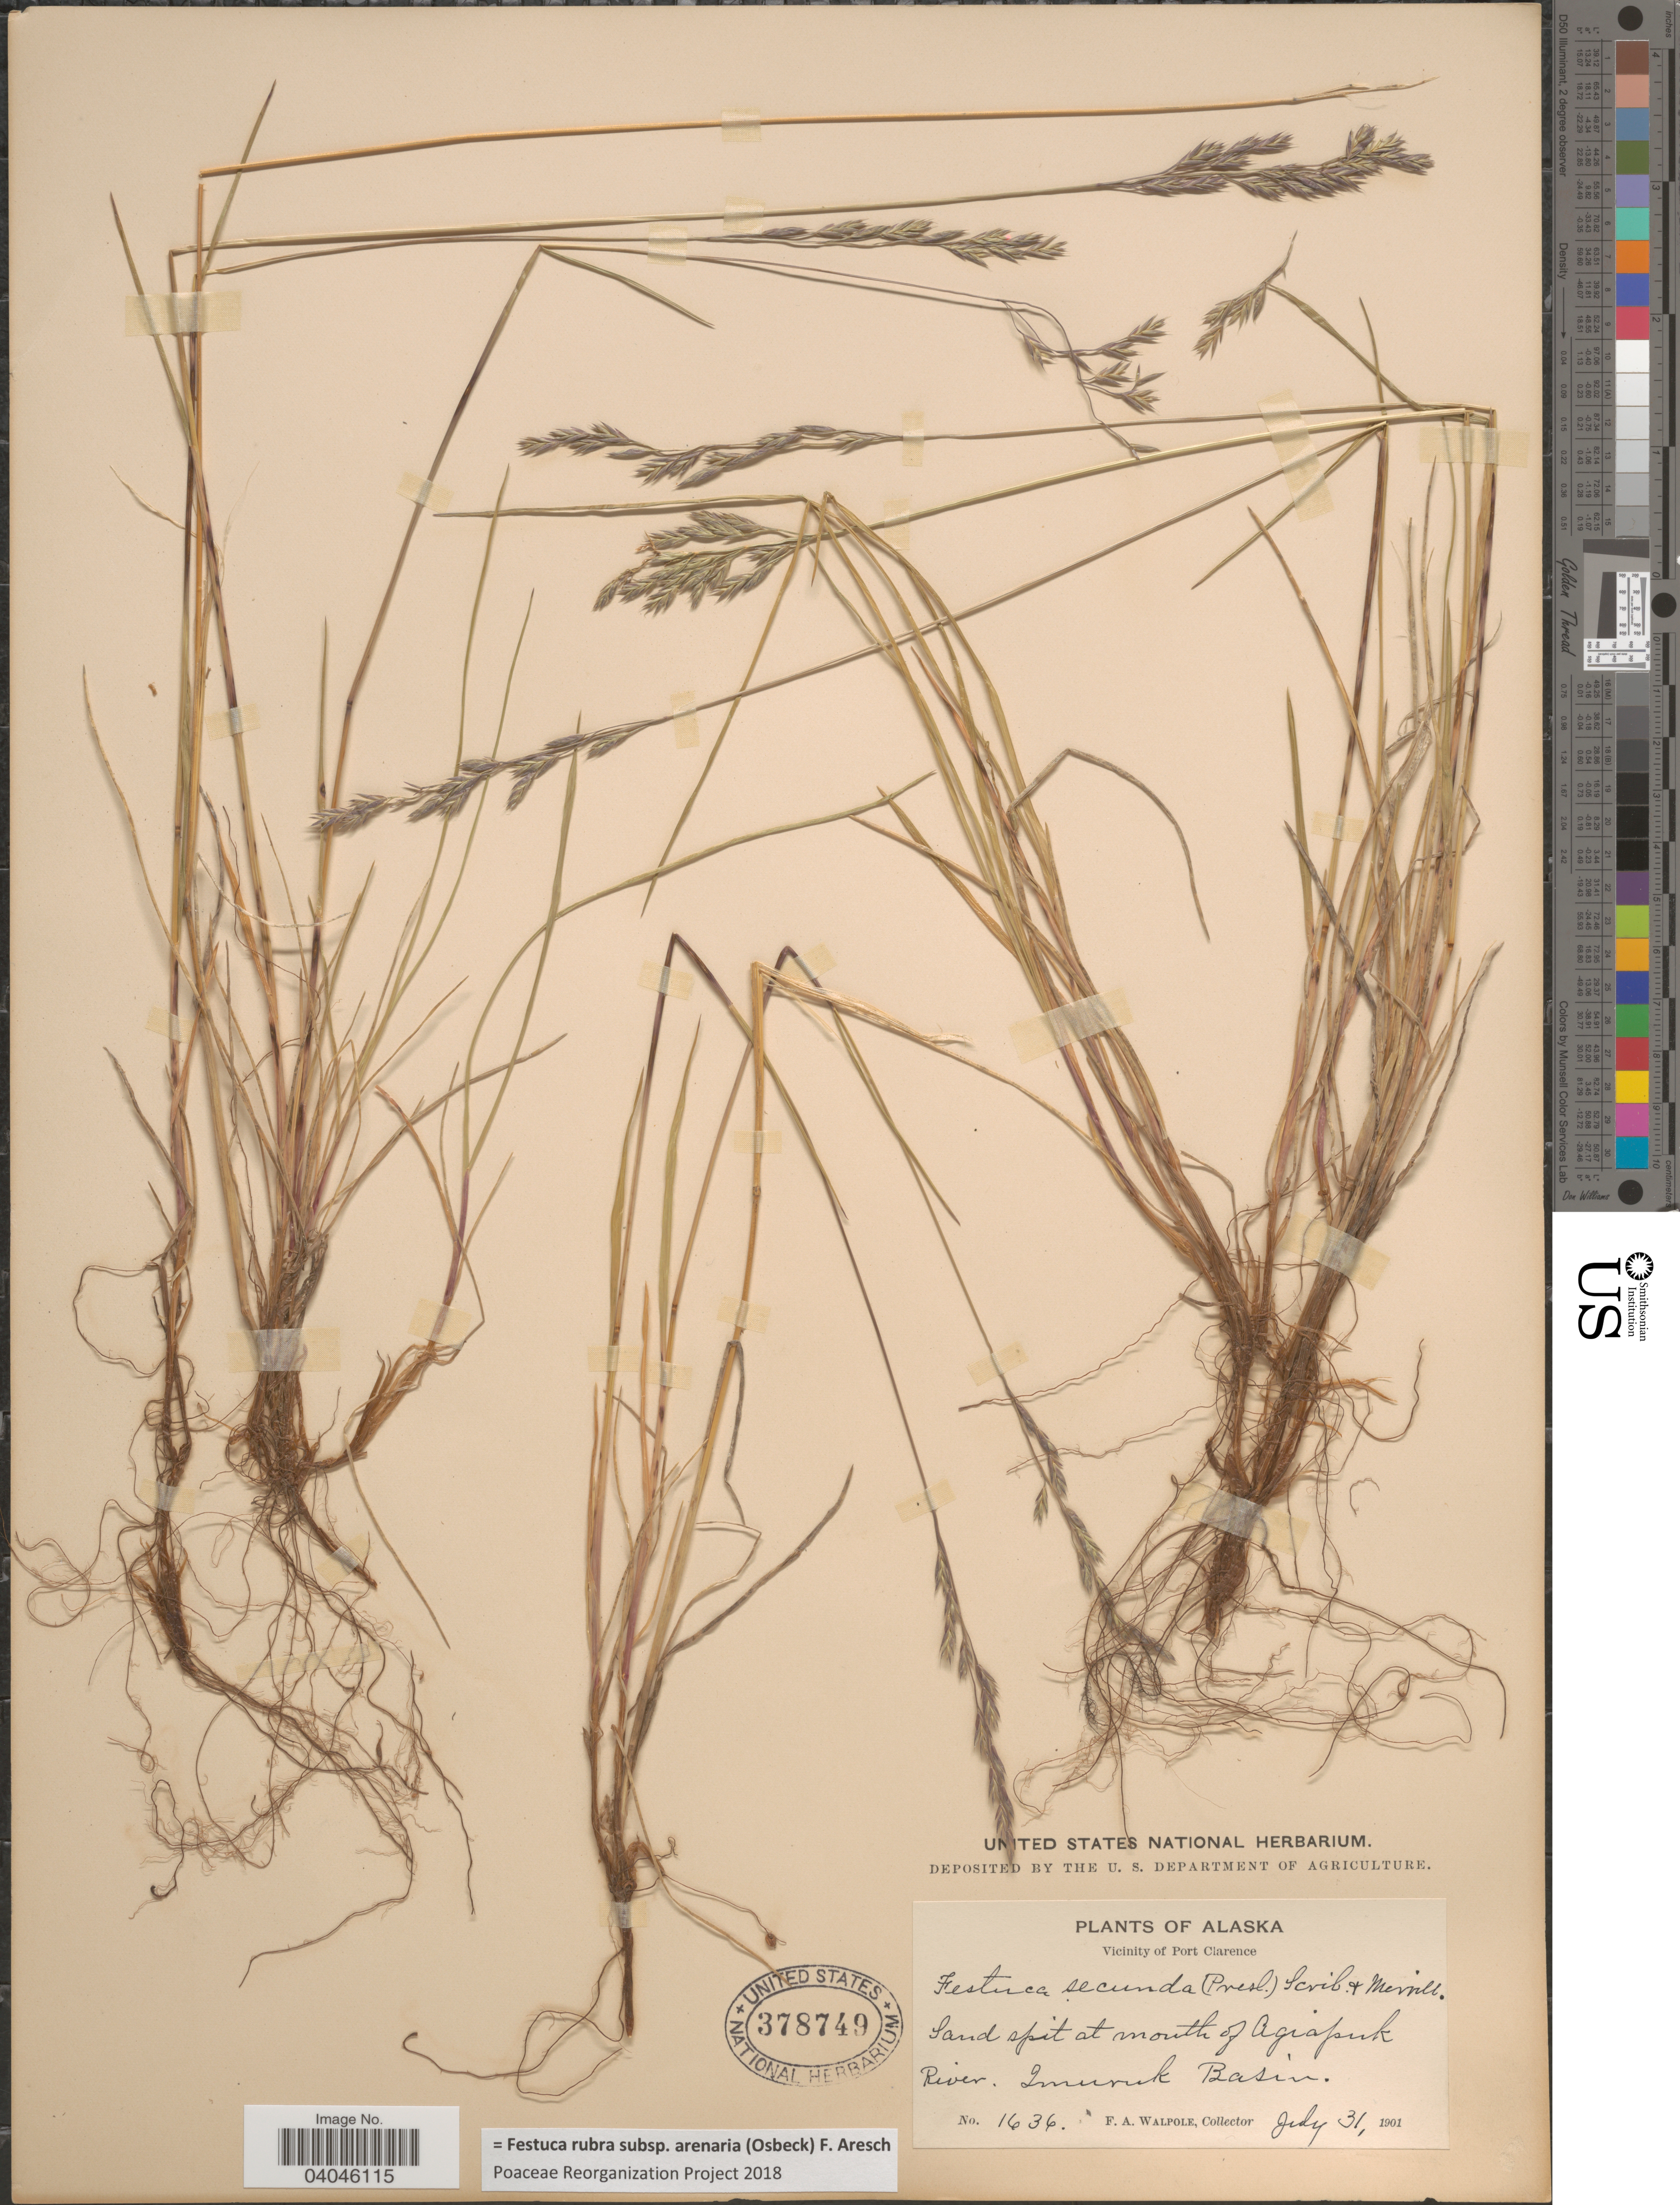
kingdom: Plantae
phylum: Tracheophyta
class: Liliopsida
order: Poales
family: Poaceae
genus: Festuca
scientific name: Festuca rubra subsp. arenaria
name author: (Osbeck) F. Aresch.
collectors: F. Walpole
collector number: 1636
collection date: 1901-07-31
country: United States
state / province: Alaska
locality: Vicinity of Port Clarence. Sand spit at mouth of Agiapuk River. Imuruk Basin.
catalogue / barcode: US 378749